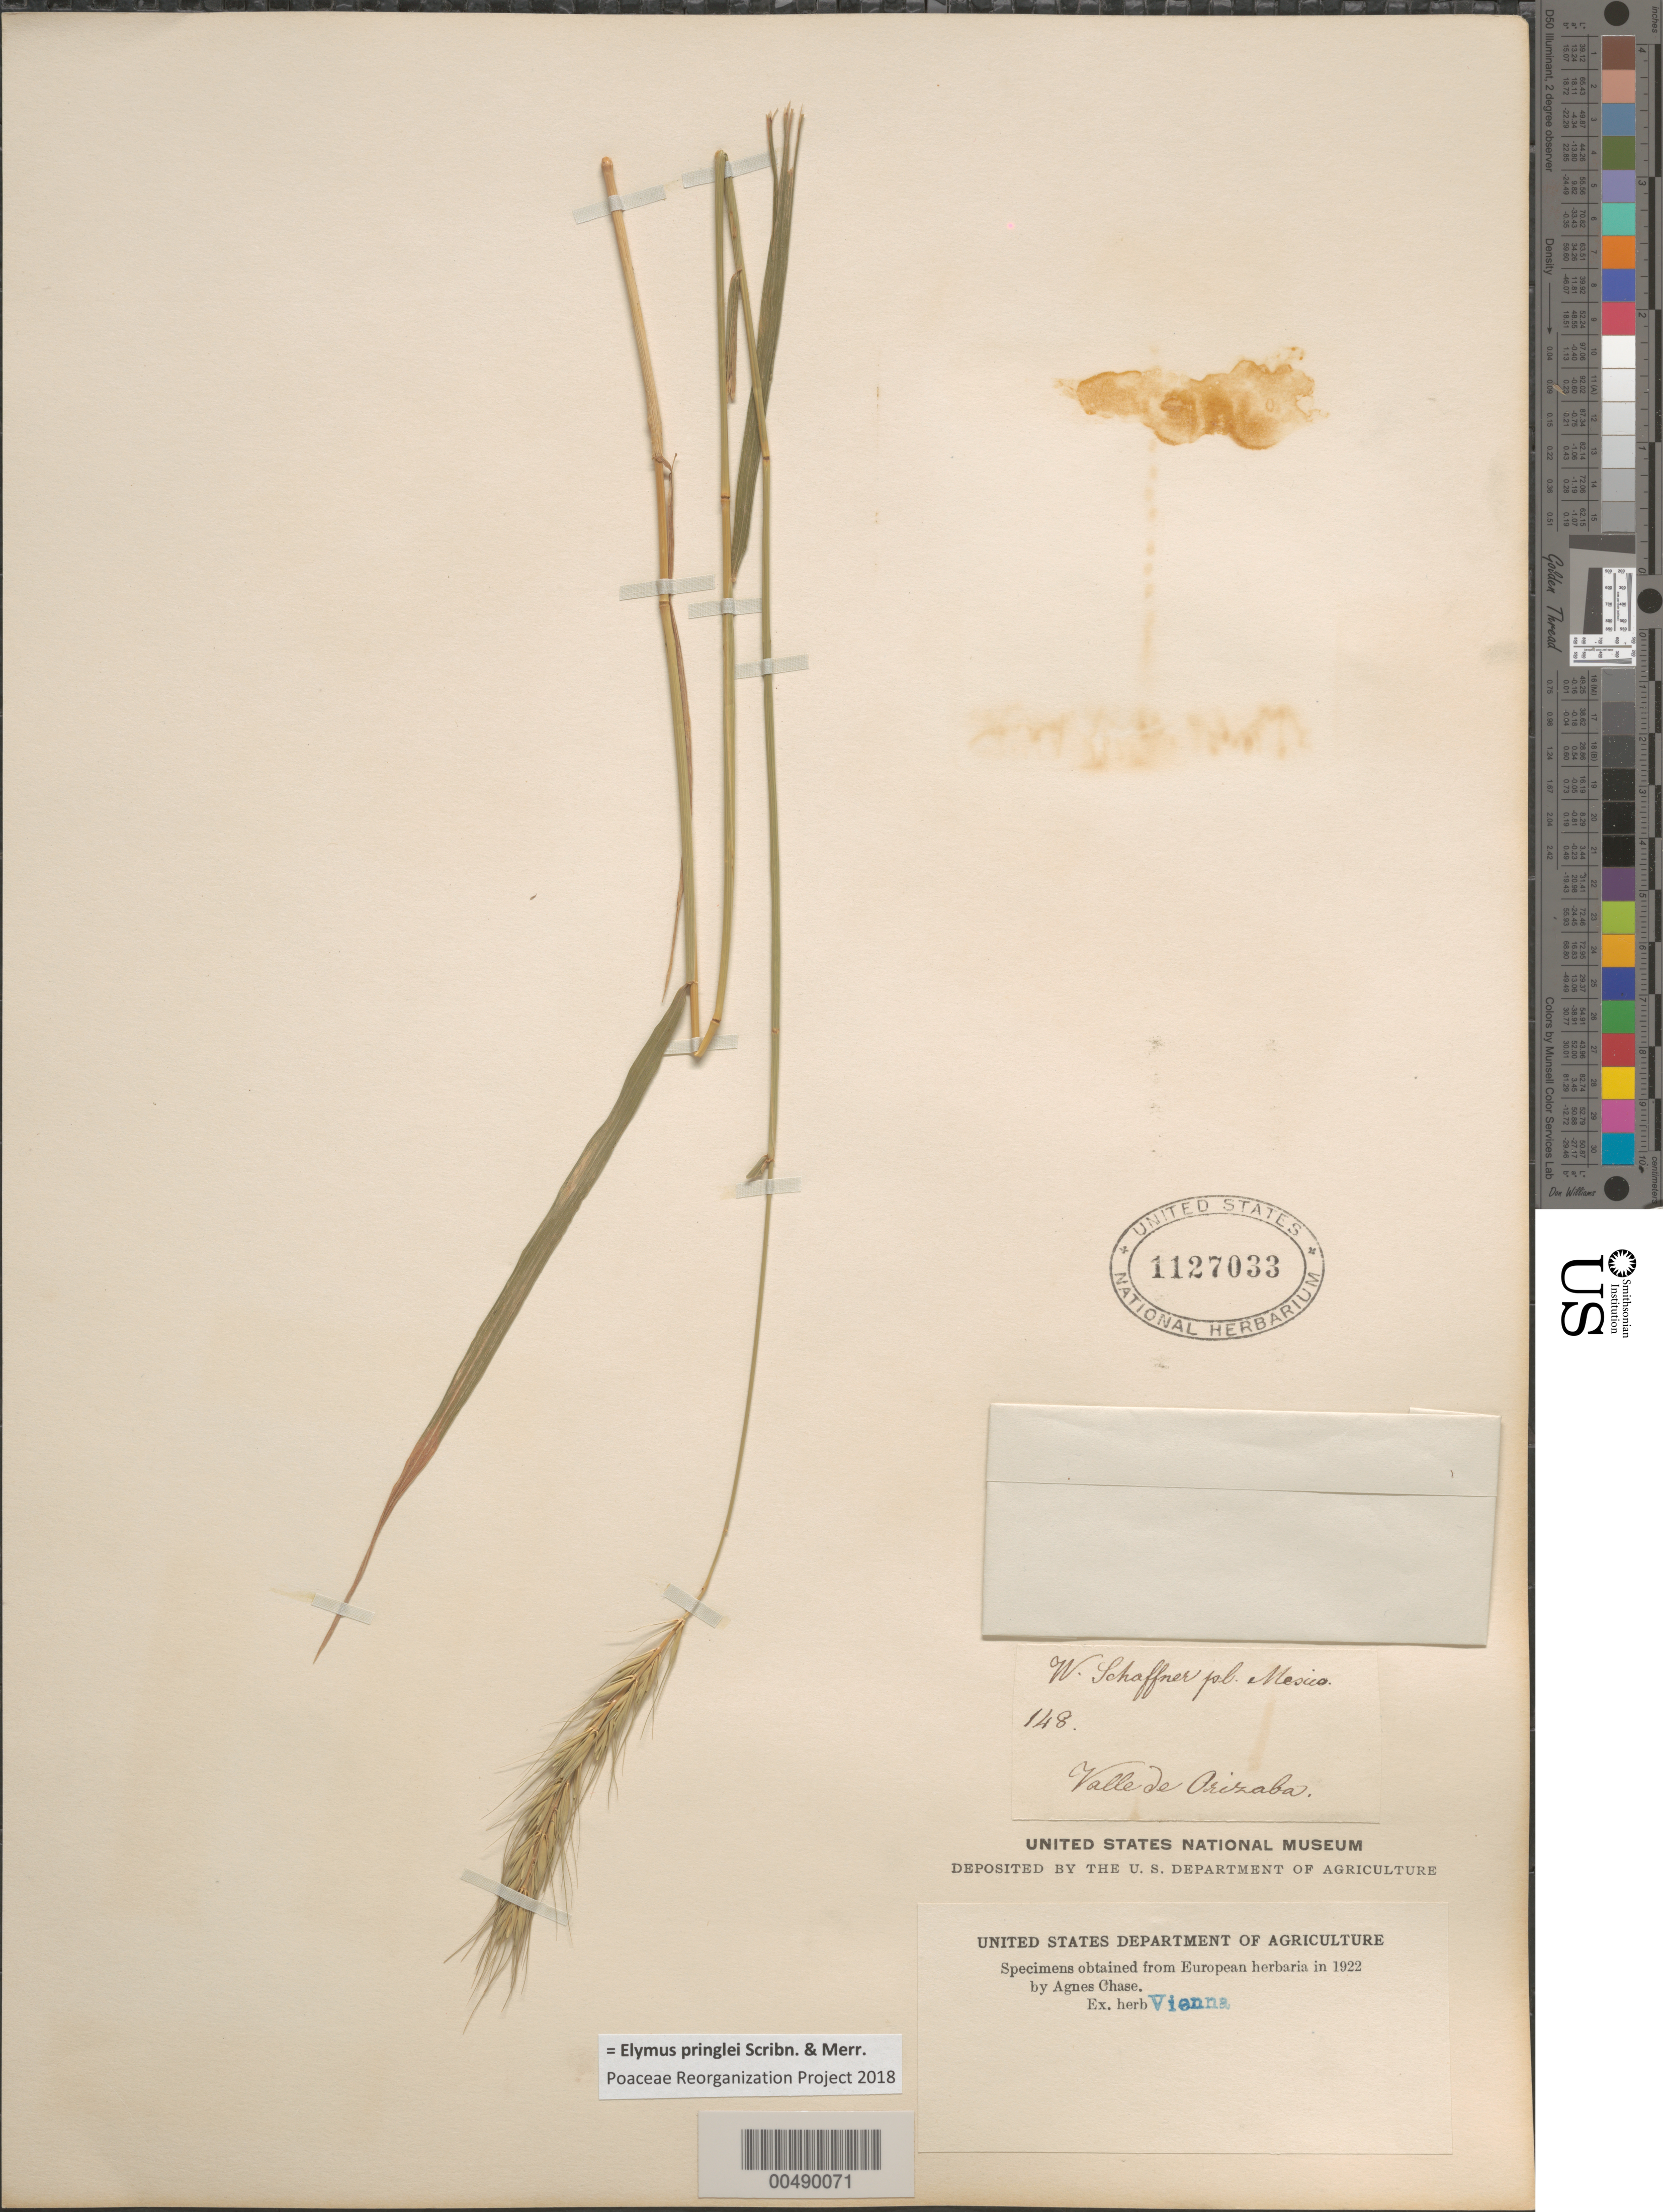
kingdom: Plantae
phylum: Tracheophyta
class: Liliopsida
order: Poales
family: Poaceae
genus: Elymus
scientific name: Elymus pringlei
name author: Scribn. & Merr.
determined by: Poaceae Reorganization Project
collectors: W. Schaffner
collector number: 148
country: Mexico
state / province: Veracruz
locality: Valle de Orizaba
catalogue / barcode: US 1127033